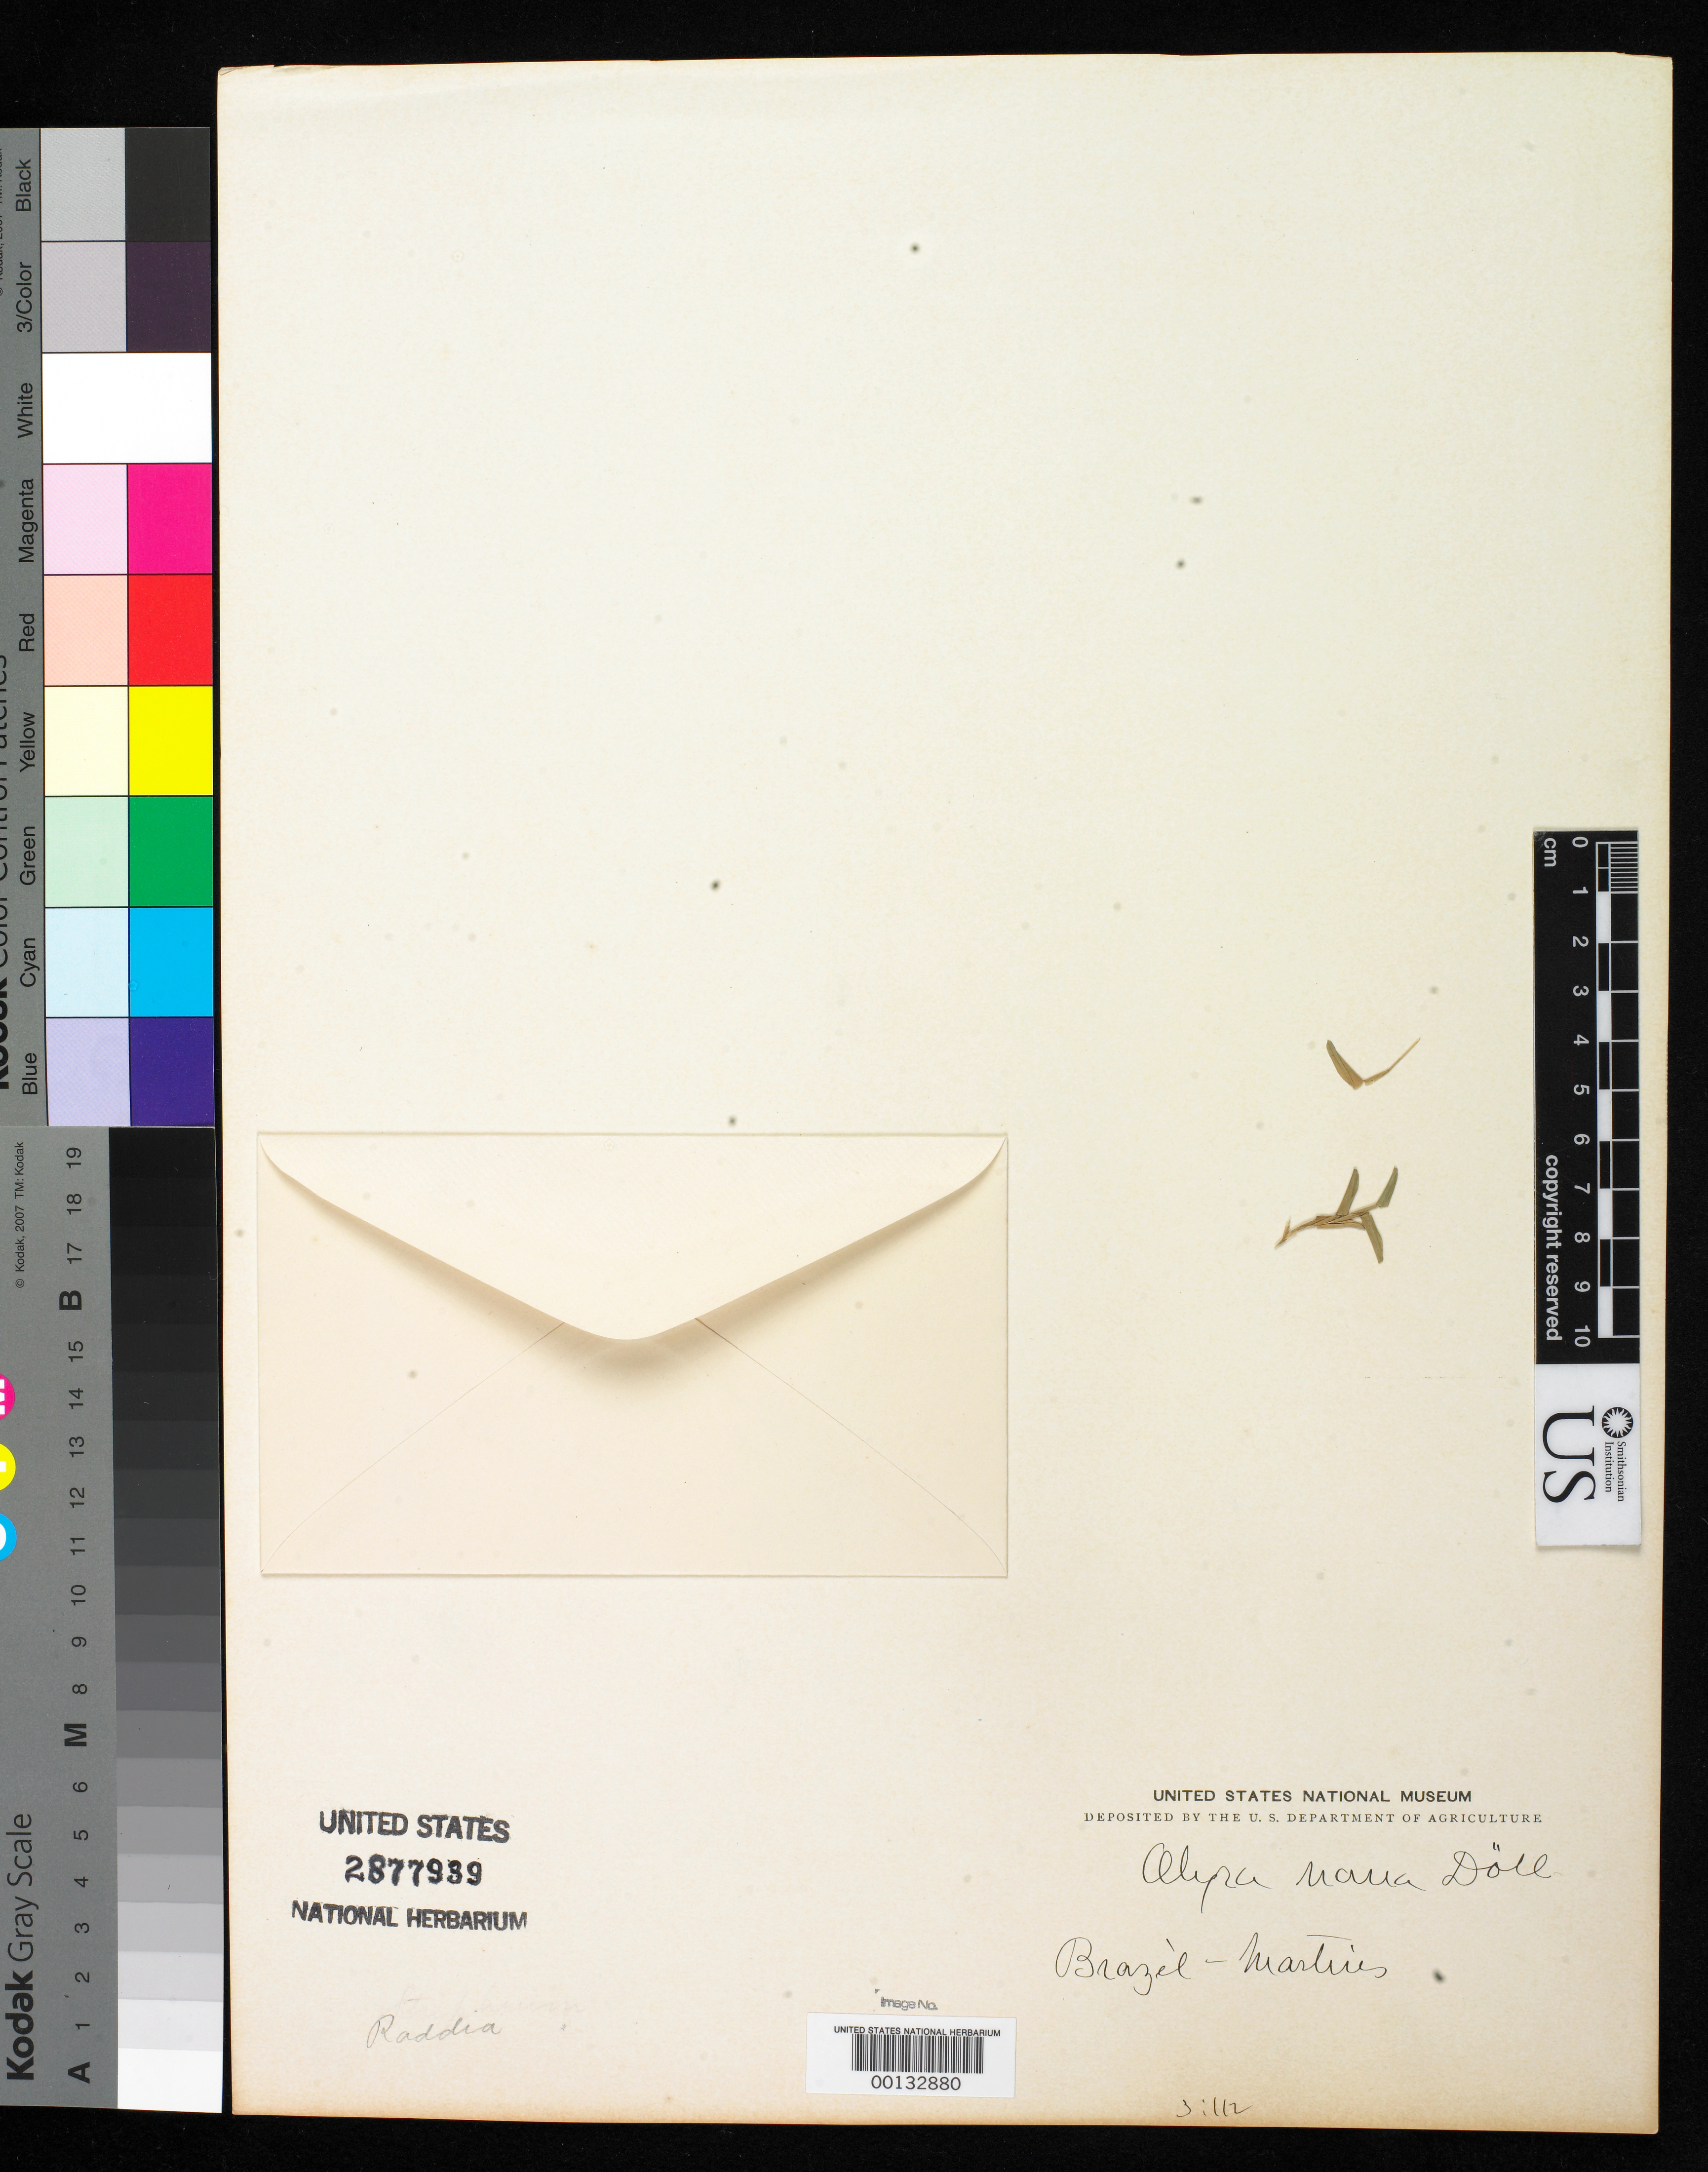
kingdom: Plantae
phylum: Tracheophyta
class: Liliopsida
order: Poales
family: Poaceae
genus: Olyra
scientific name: Olyra nana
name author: Döll in Mart.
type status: Type Fragment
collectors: C. F. Martius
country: Brazil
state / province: Amazonas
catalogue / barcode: US 2877939